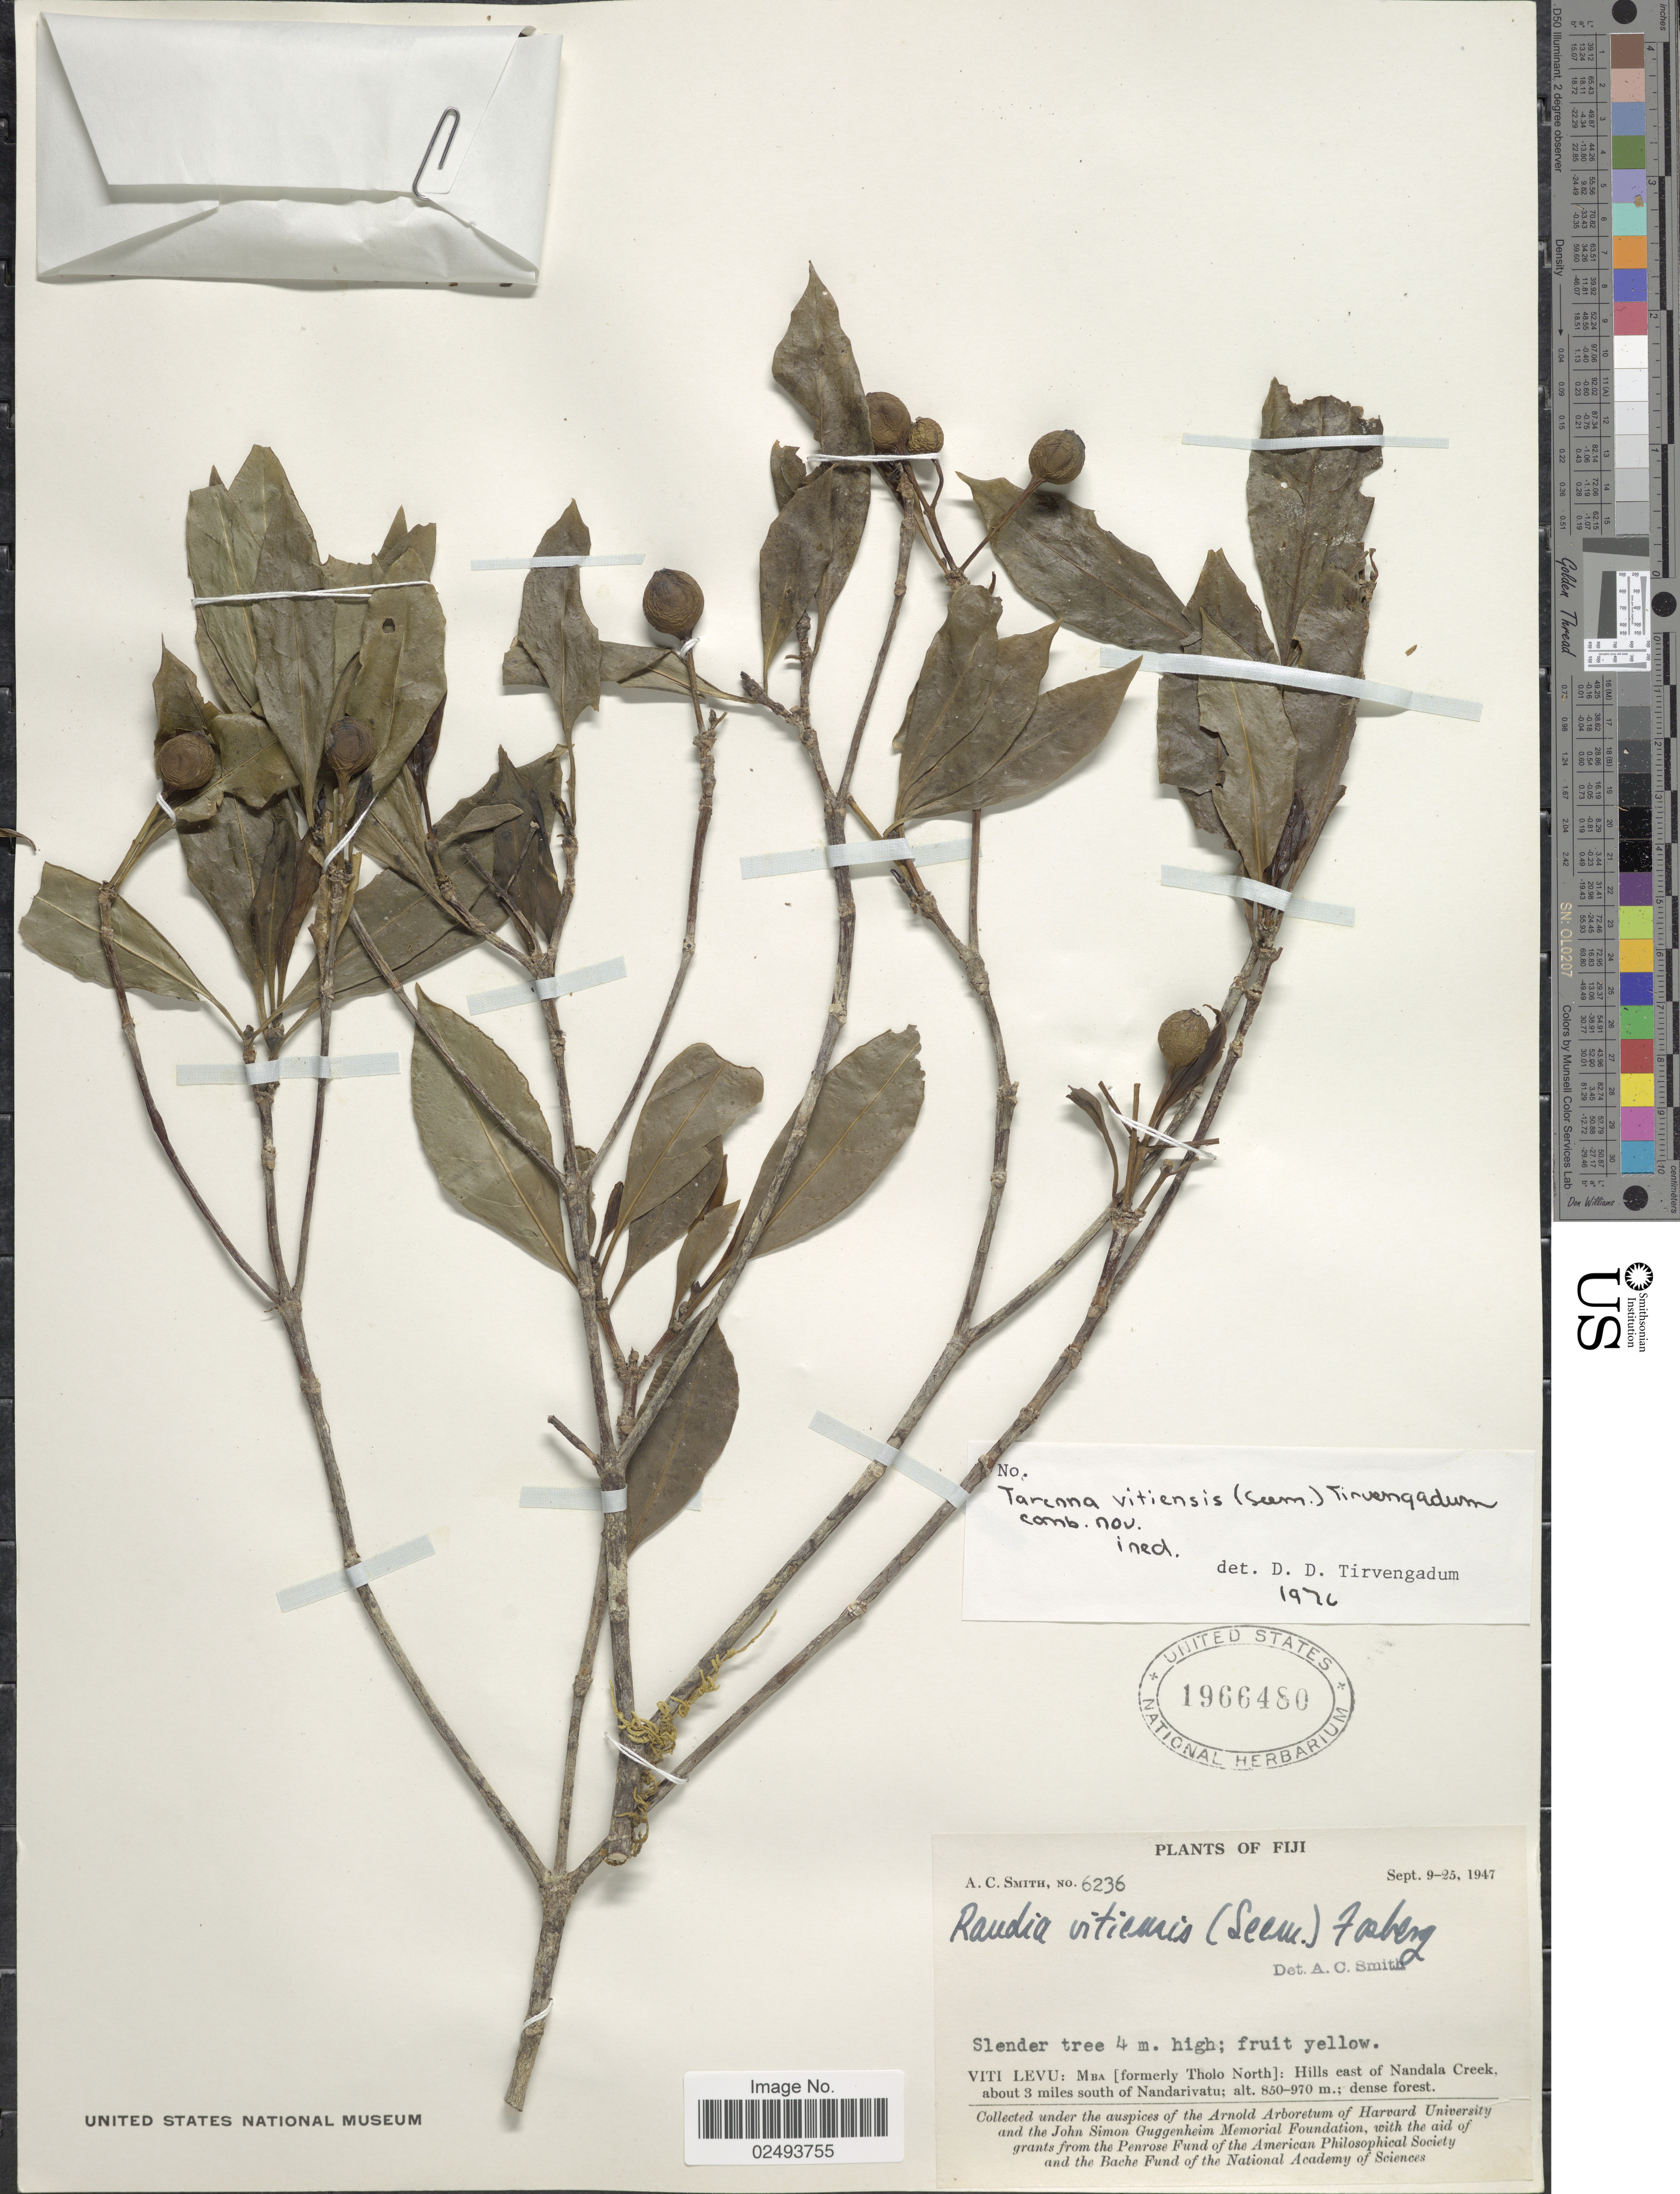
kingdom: Plantae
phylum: Tracheophyta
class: Magnoliopsida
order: Gentianales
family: Rubiaceae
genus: Tarenna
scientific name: Tarenna vitiensis (Seem.) Tirveng. comb. nov. ined.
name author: Craib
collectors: A. C. Smith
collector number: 6236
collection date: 1947-09-09/1947-09-25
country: Fiji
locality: Viti Levu: Mba [formerly Tholo North]: Hills east of Nandala Creek, about 3 miles south of Nandarivatu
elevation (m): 850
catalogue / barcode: US 1966480